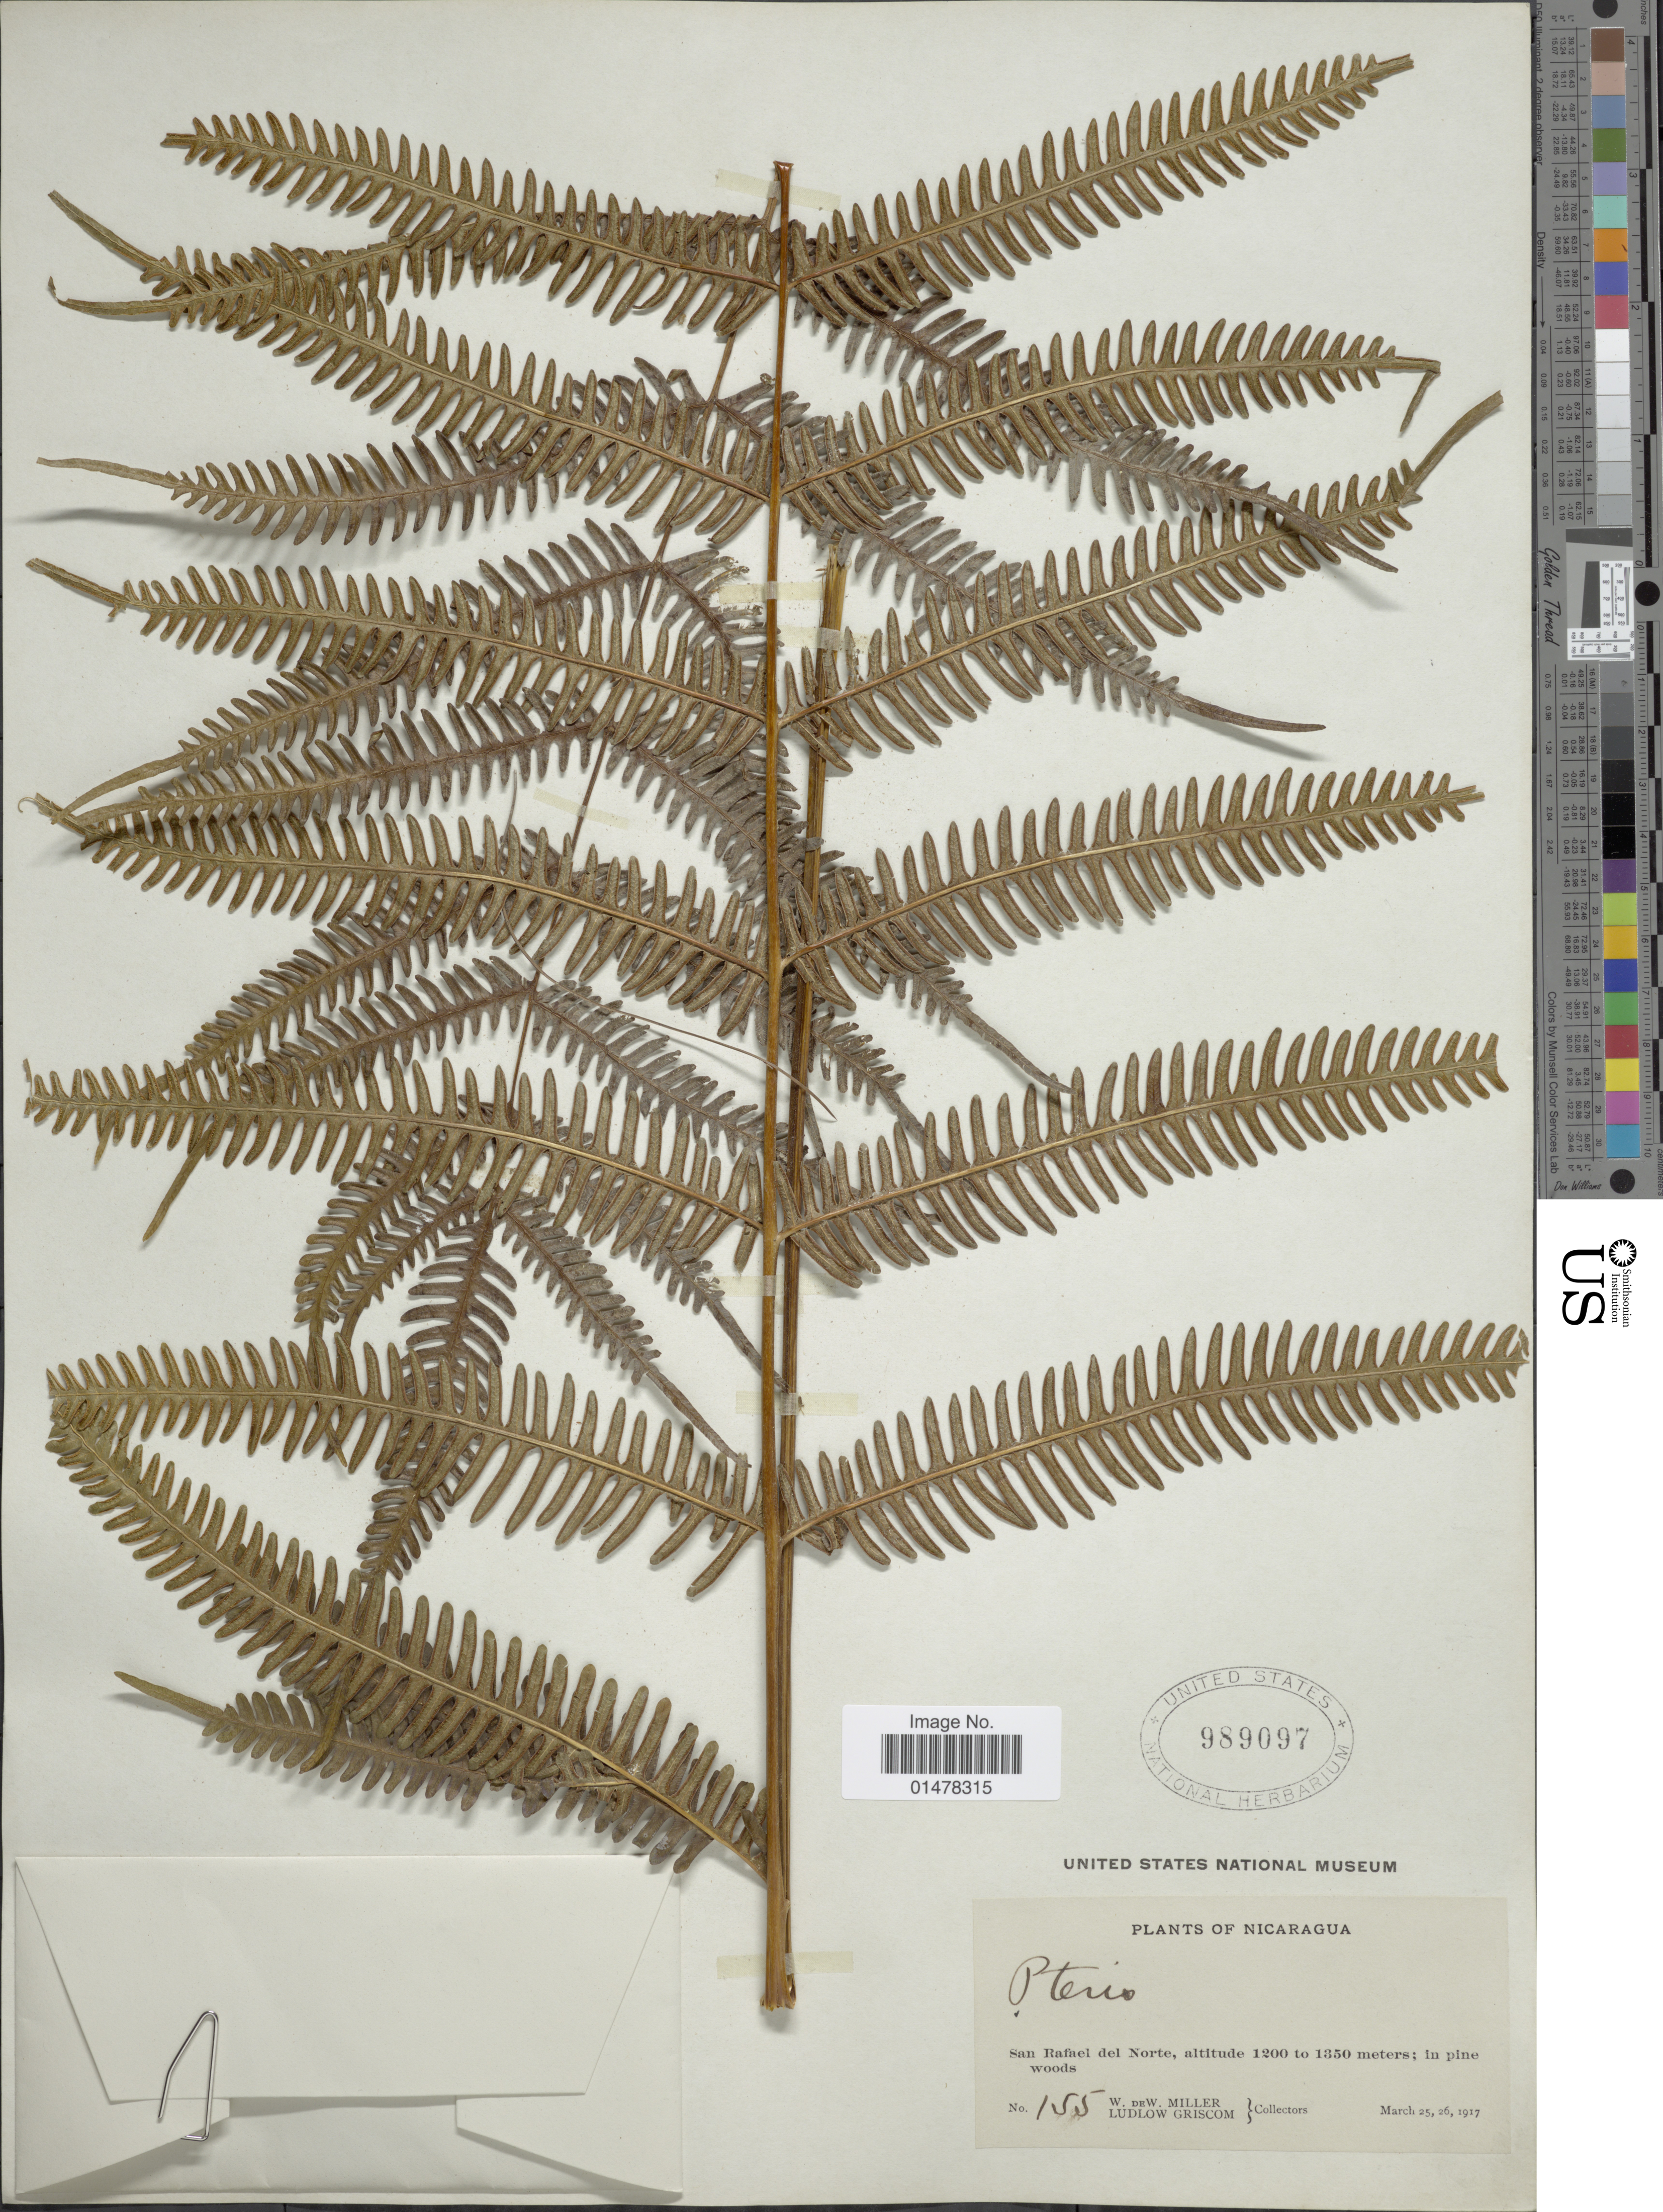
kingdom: Plantae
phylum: Tracheophyta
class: Polypodiopsida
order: Polypodiales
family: Pteridaceae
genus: Pteris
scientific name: Pteris quadriaurita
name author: Retz.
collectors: W. W. Miller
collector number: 155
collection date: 1917-03-25/1917-03-26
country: Nicaragua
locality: Plants of Nicaragua, San Ragael del Norte, in pine woods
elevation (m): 1200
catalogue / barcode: US 989097